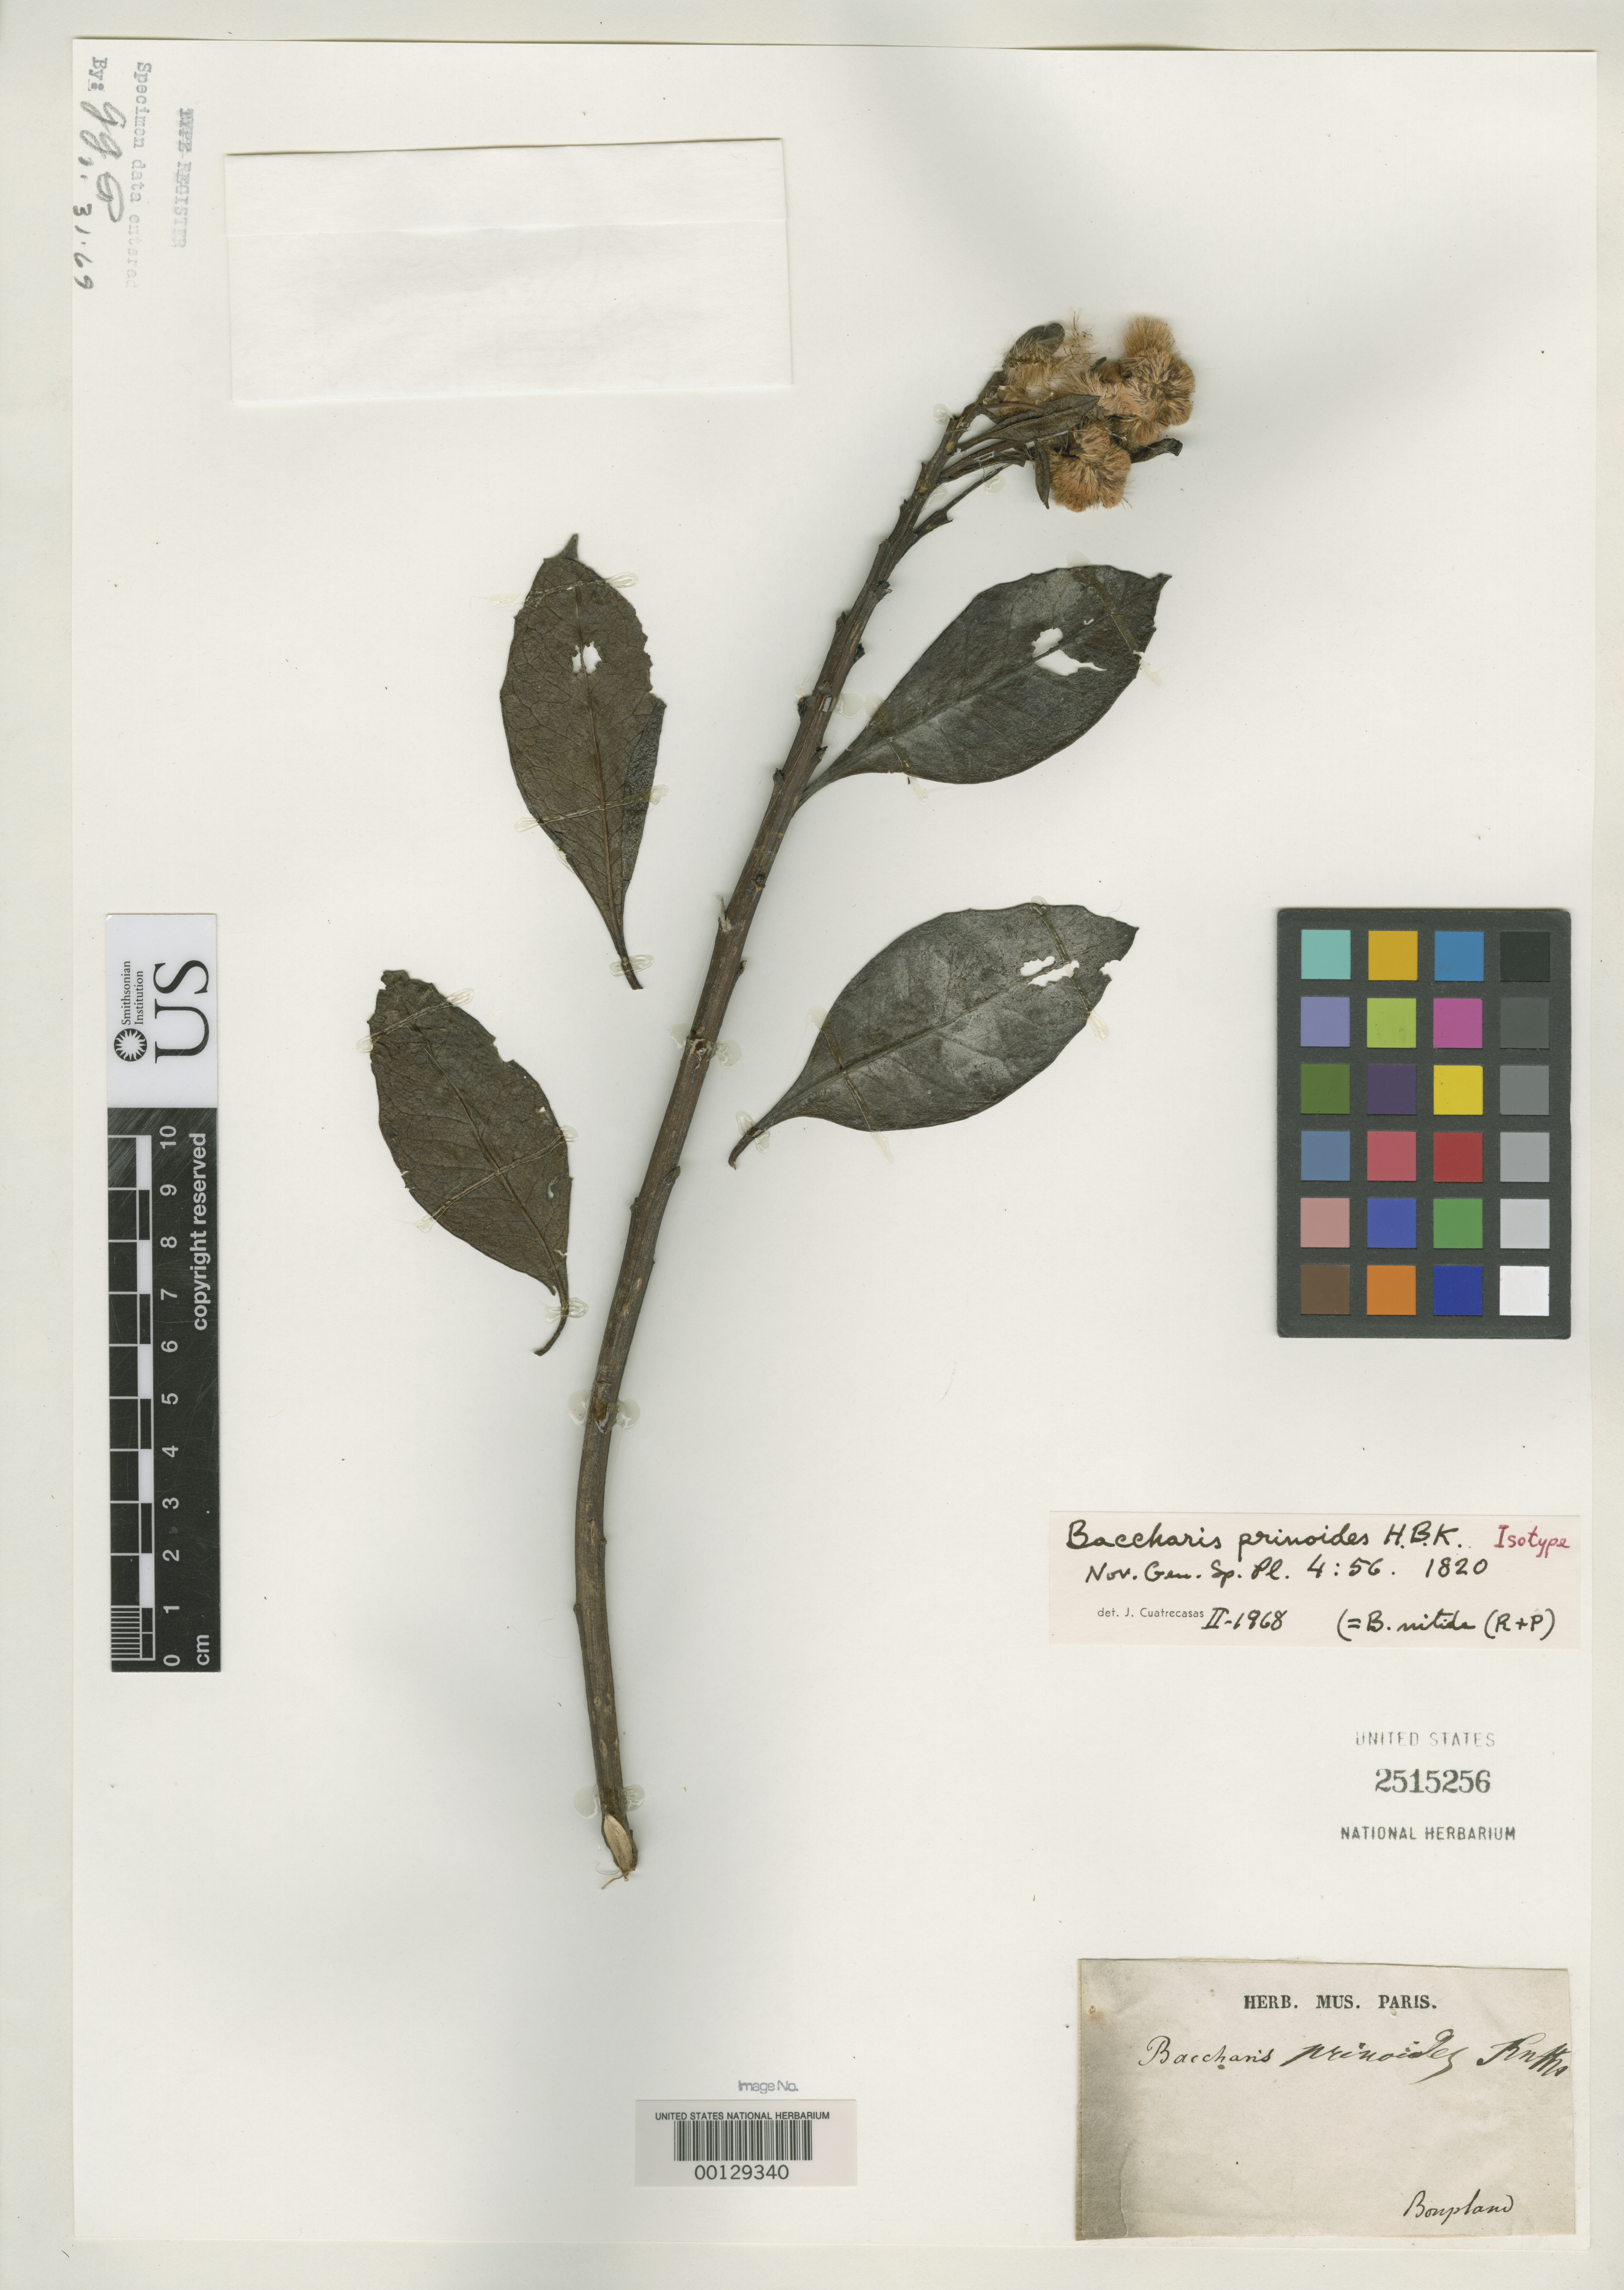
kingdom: Plantae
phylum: Tracheophyta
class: Magnoliopsida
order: Asterales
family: Asteraceae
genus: Baccharis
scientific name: Baccharis prinoides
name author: Kunth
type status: Isotype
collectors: A. J. A. Bonpland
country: Peru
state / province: Cajamarca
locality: Jaén de Bracamoros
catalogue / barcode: US 2515256